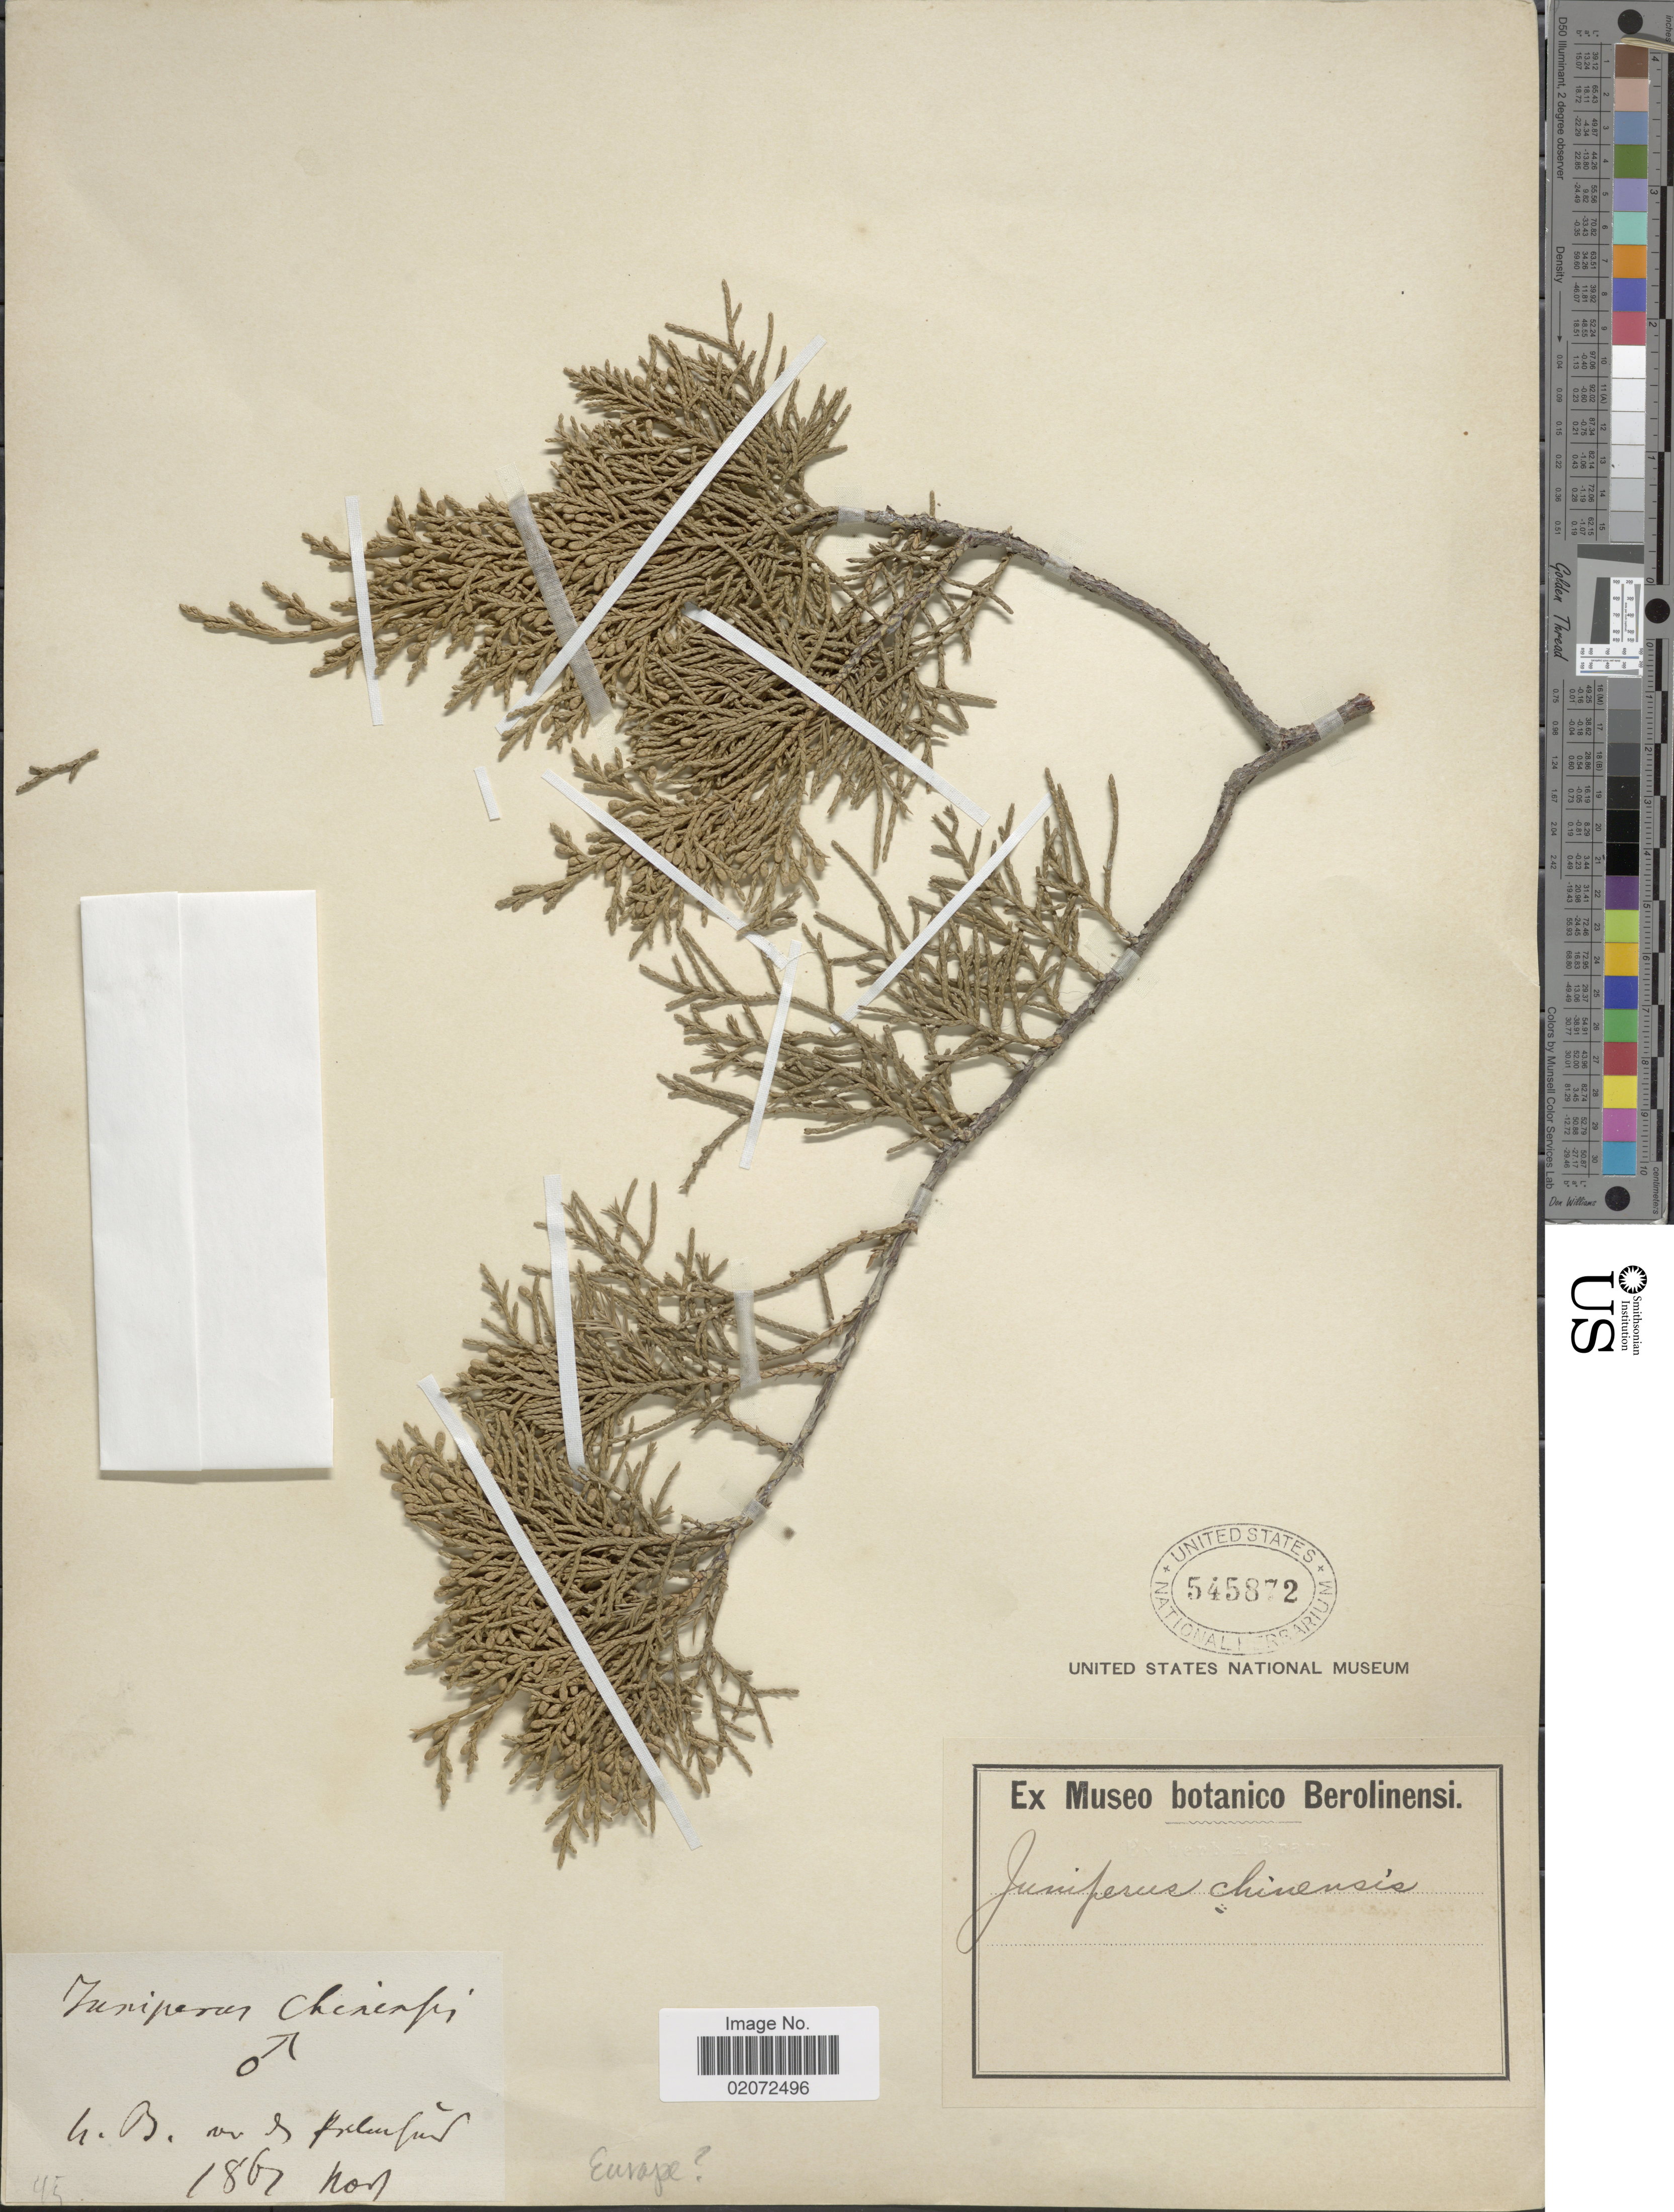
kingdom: Plantae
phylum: Tracheophyta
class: Pinopsida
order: Pinales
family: Cupressaceae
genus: Juniperus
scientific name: Juniperus chinensis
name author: L.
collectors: ex Museo Botanico Berolinensi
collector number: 45?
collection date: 1867-11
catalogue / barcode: US 545872